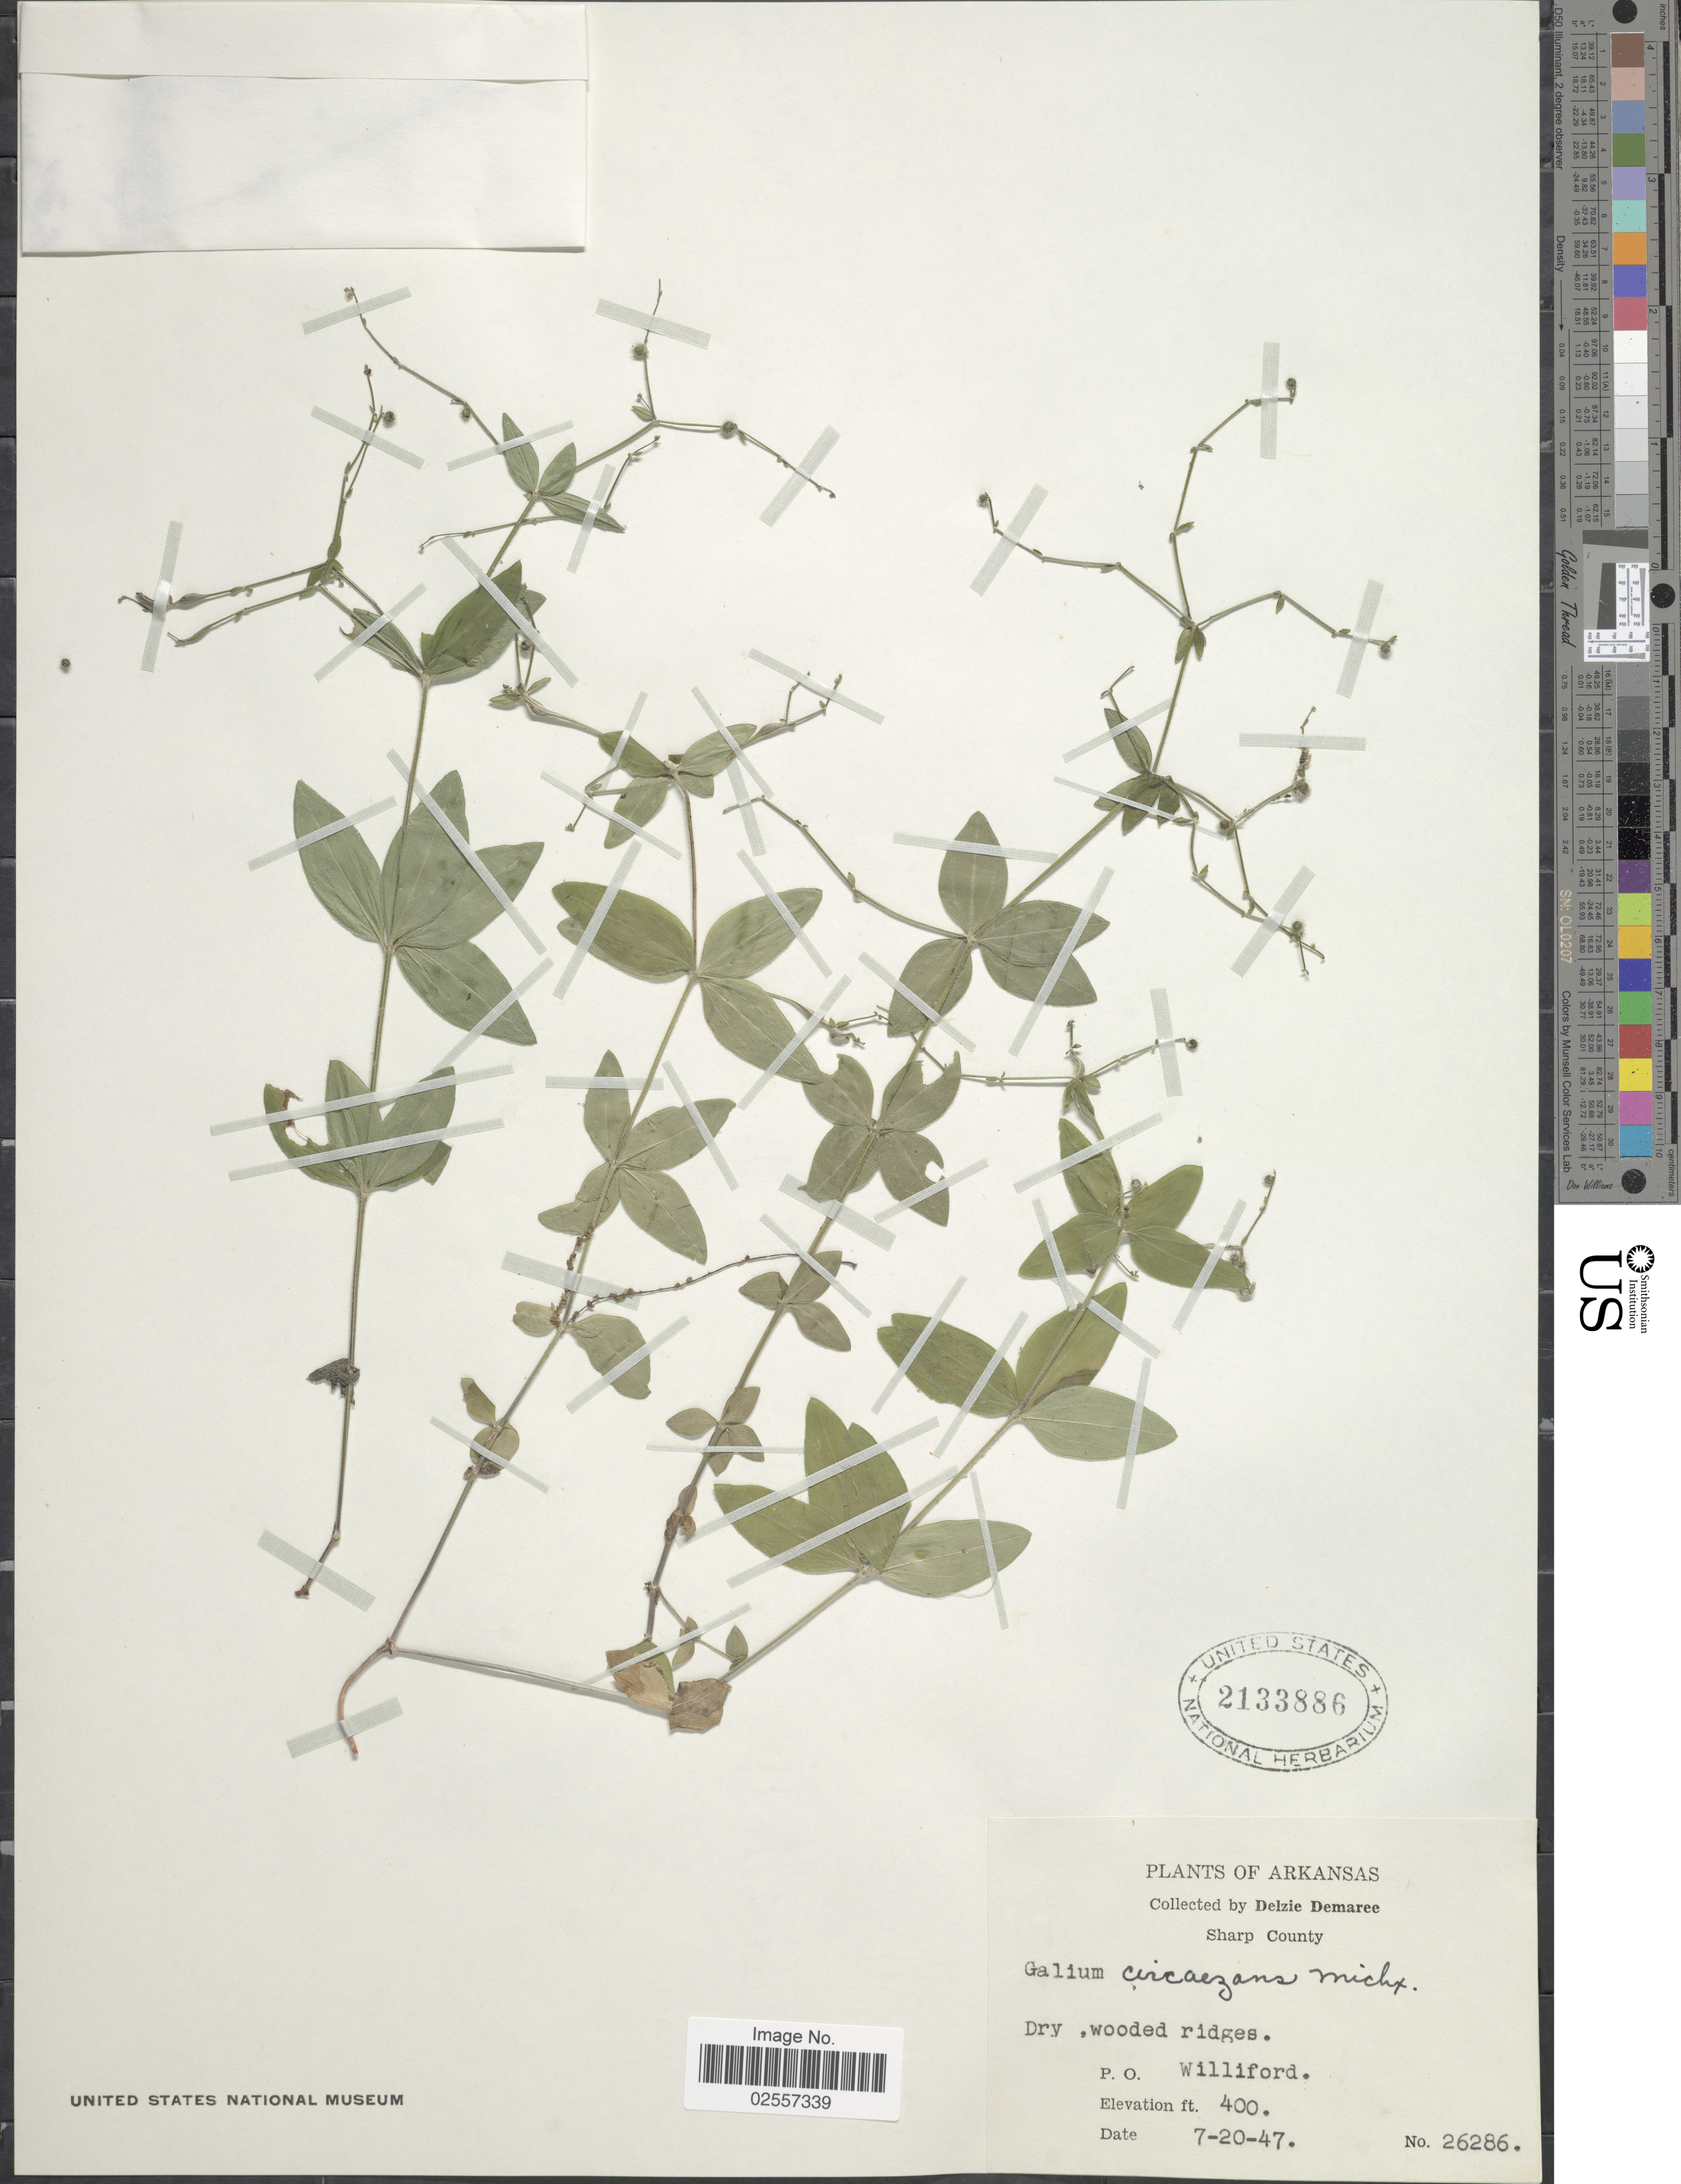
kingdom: Plantae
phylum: Tracheophyta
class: Magnoliopsida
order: Gentianales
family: Rubiaceae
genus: Galium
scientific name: Galium circaezans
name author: Michx.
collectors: D. Demaree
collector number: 26286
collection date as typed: Transcribed d/m/y: 20/7/47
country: United States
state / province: Arkansas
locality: Sharp County. P. O. Williford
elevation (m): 122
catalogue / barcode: US 2133886